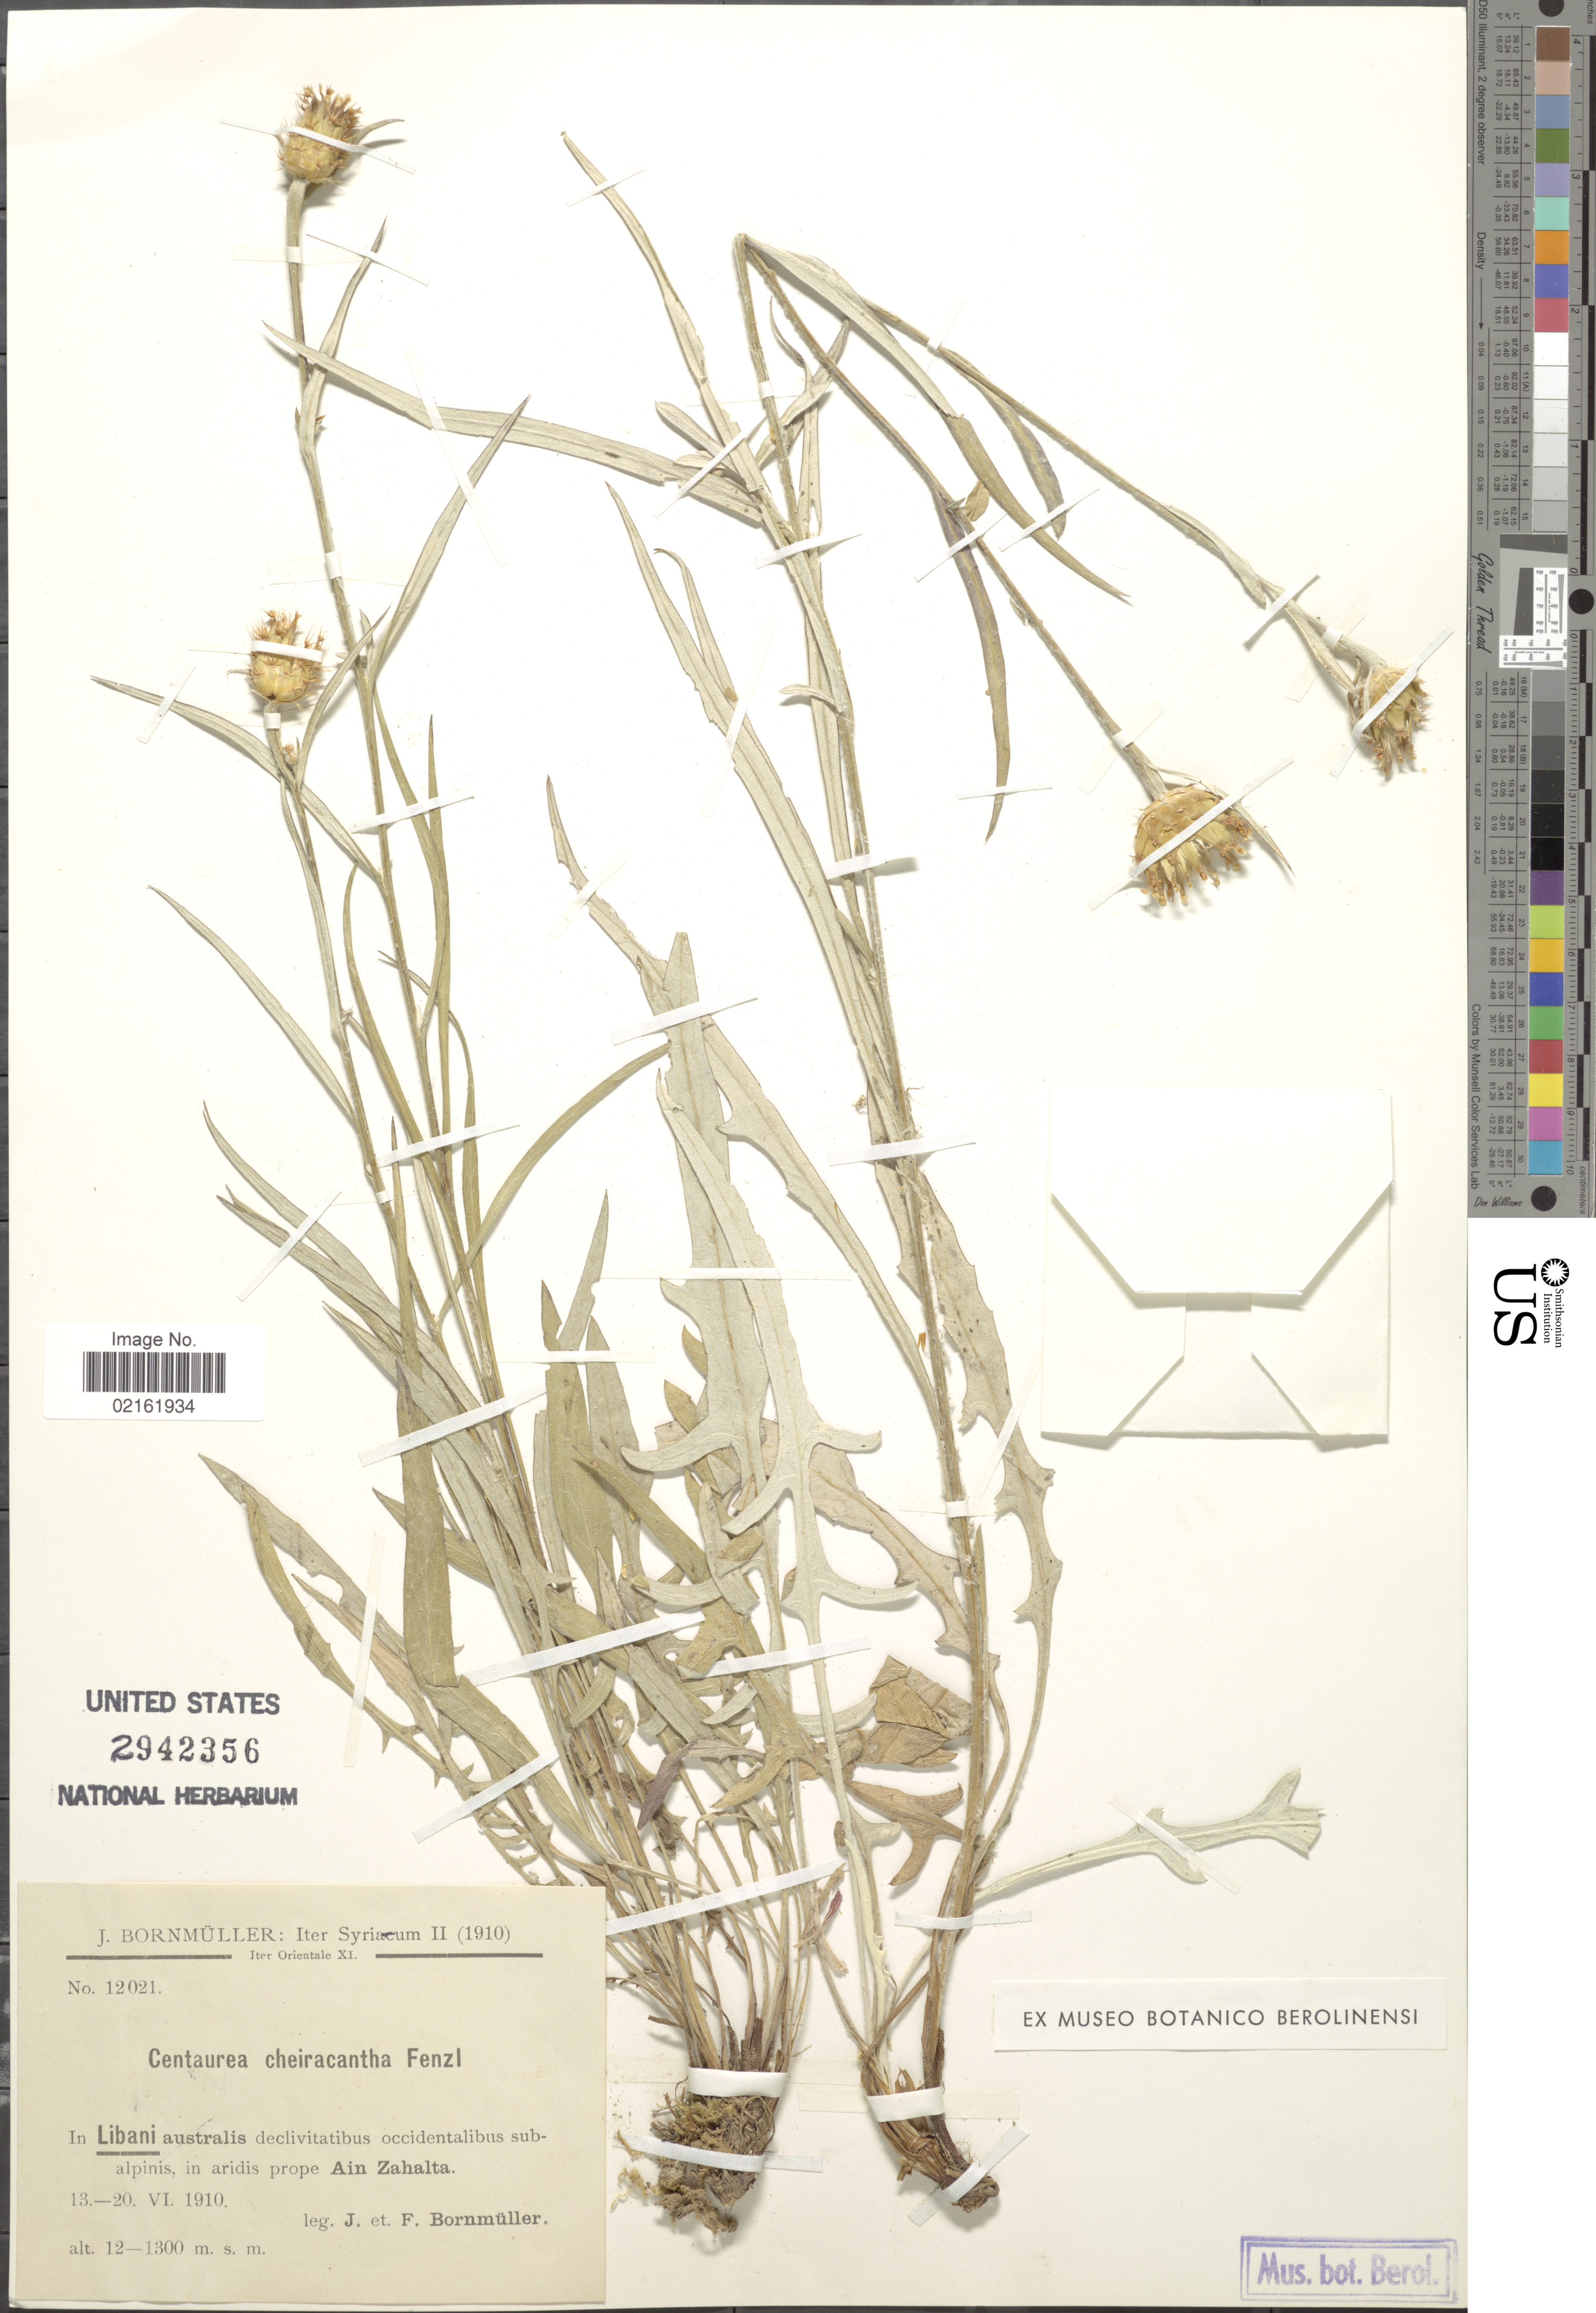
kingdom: Plantae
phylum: Tracheophyta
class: Magnoliopsida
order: Asterales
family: Asteraceae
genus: Centaurea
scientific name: Centaurea cheirolopha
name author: (Fenzl) Wagenitz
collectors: J. Bornmüller & F. Bornmüller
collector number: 12021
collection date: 1910-06-13/1910-06-20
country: Syria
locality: In Libani australis declivitatibus occidentalibus subalpinis, in aridis prope Ain Zahalta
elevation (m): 1200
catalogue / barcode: US 2943256